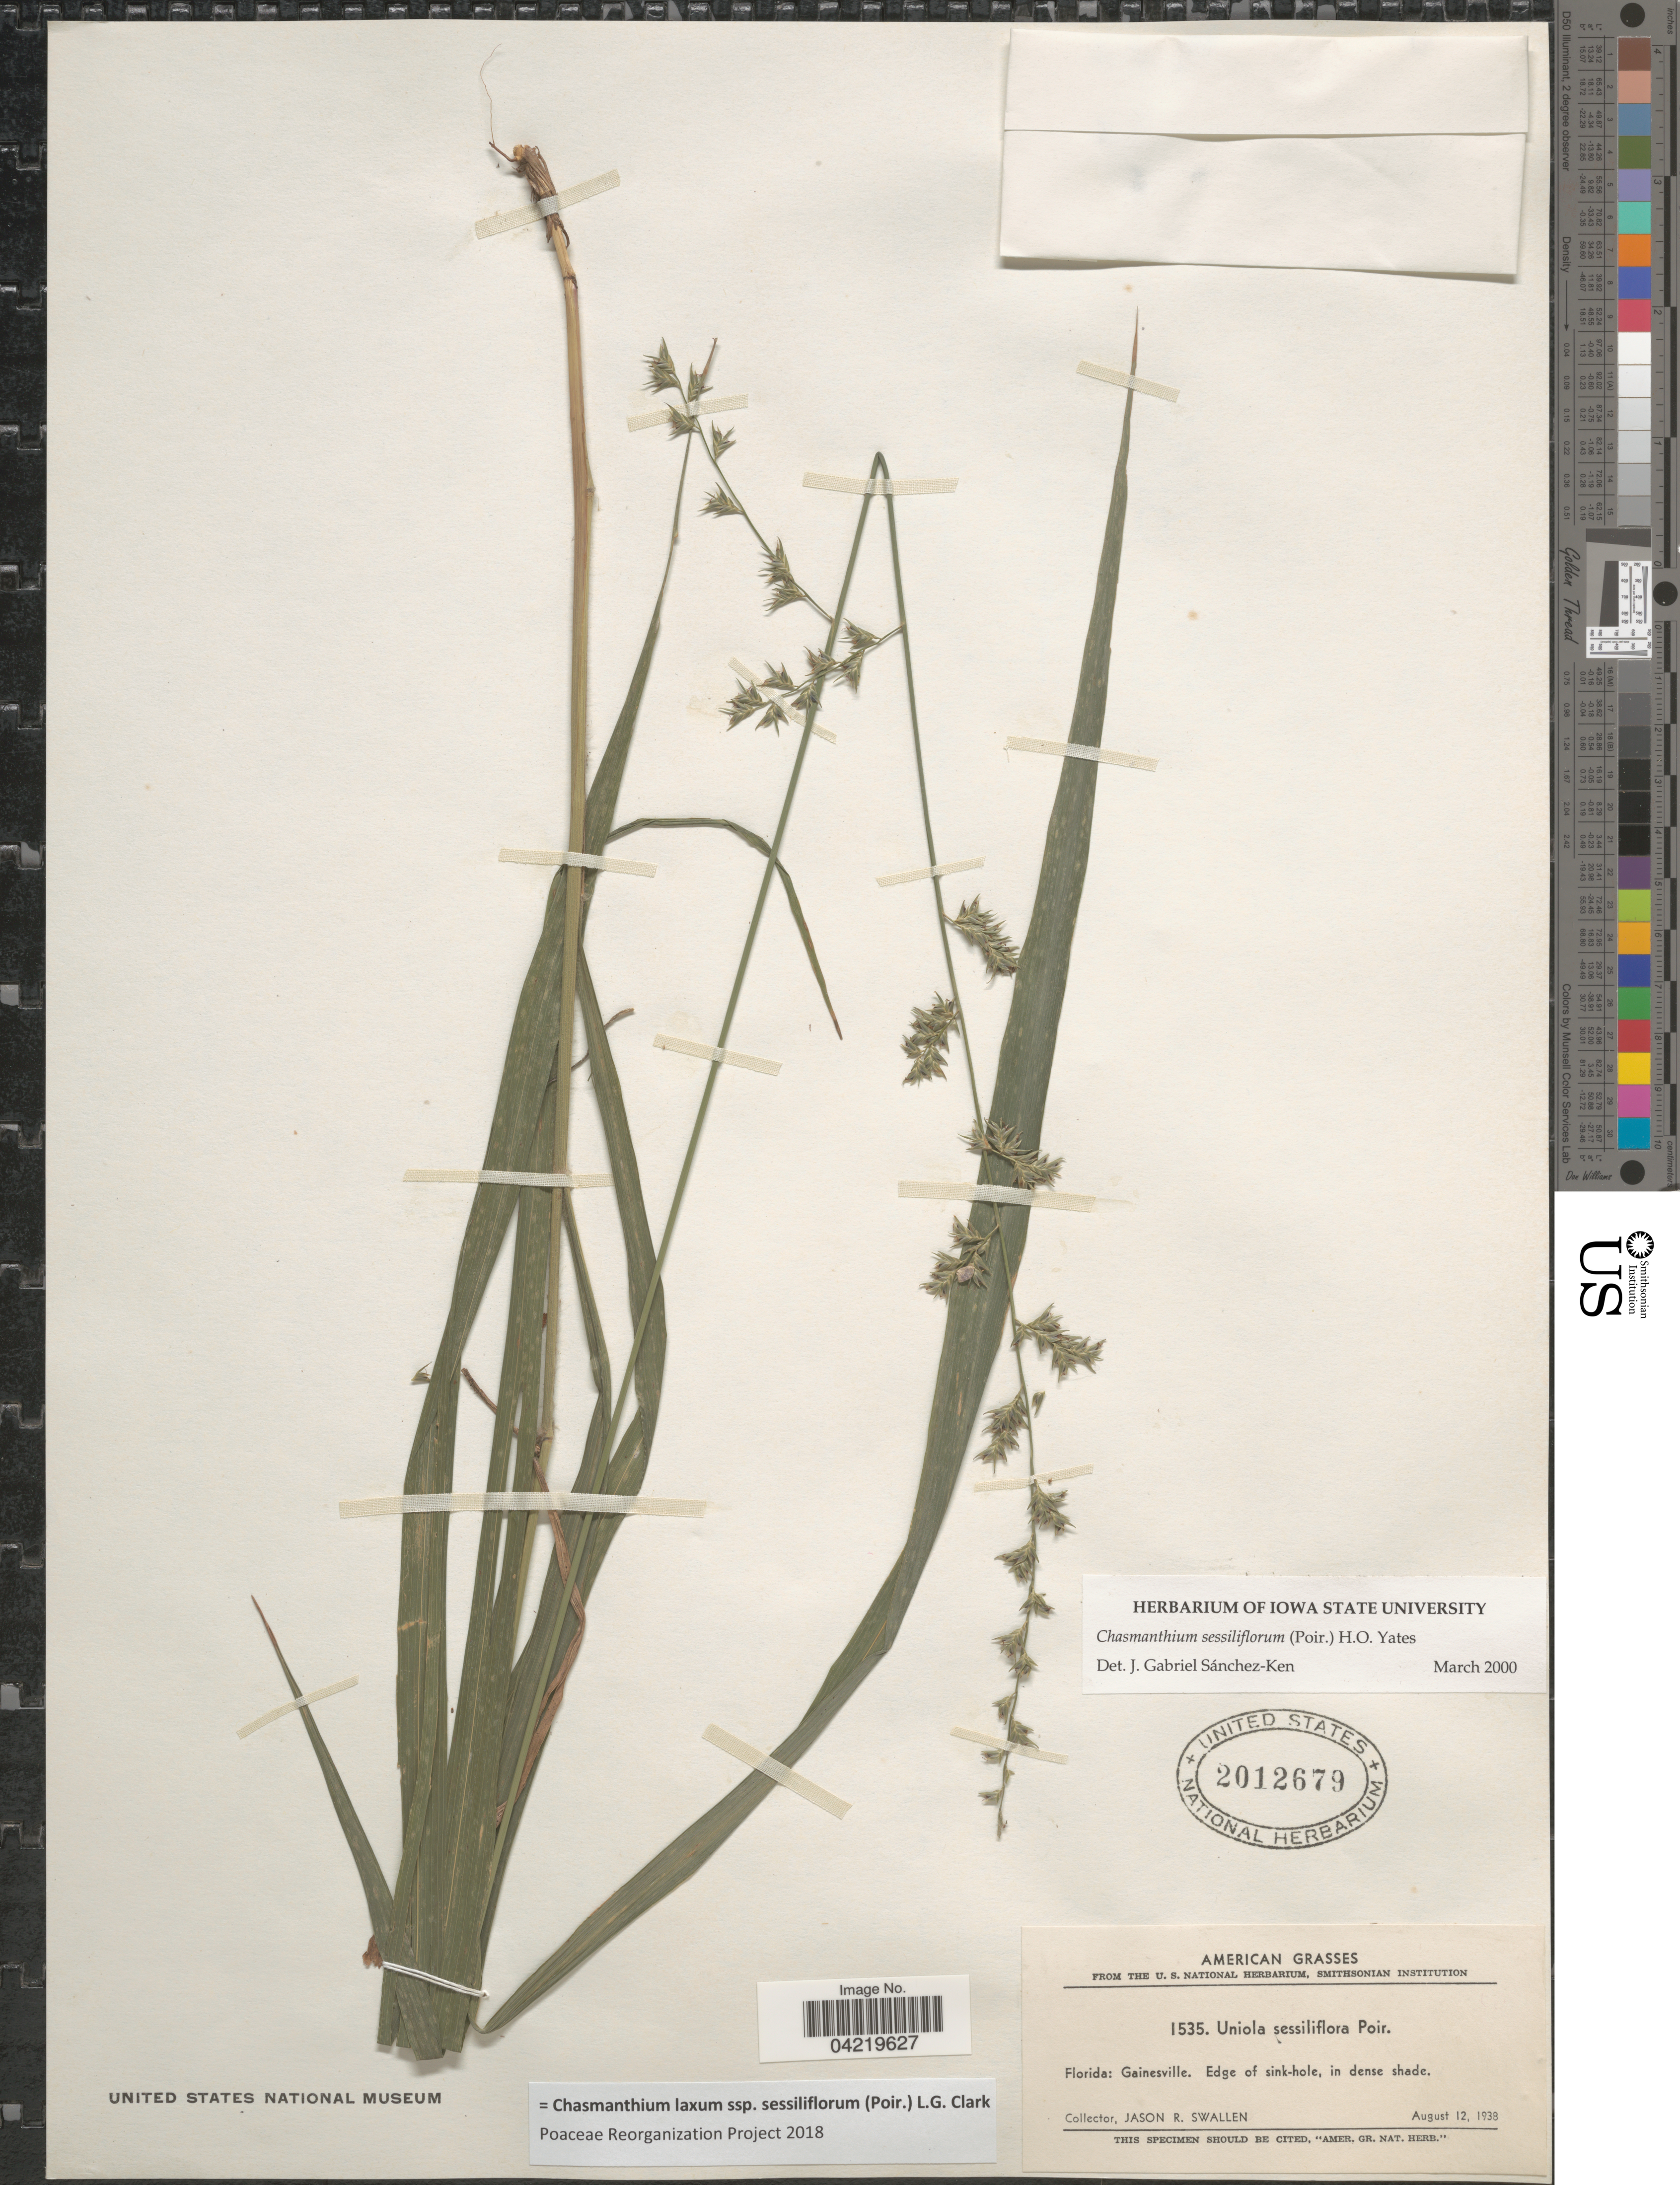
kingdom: Plantae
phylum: Tracheophyta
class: Liliopsida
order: Poales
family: Poaceae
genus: Chasmanthium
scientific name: Chasmanthium laxum subsp. sessiliflorum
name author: (L.) H.O. Yates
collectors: J. R. Swallen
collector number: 1535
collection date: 1938-08-12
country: United States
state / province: Florida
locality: Gainesville. Edge of sink-hole, in dense shade.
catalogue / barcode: US 2012679